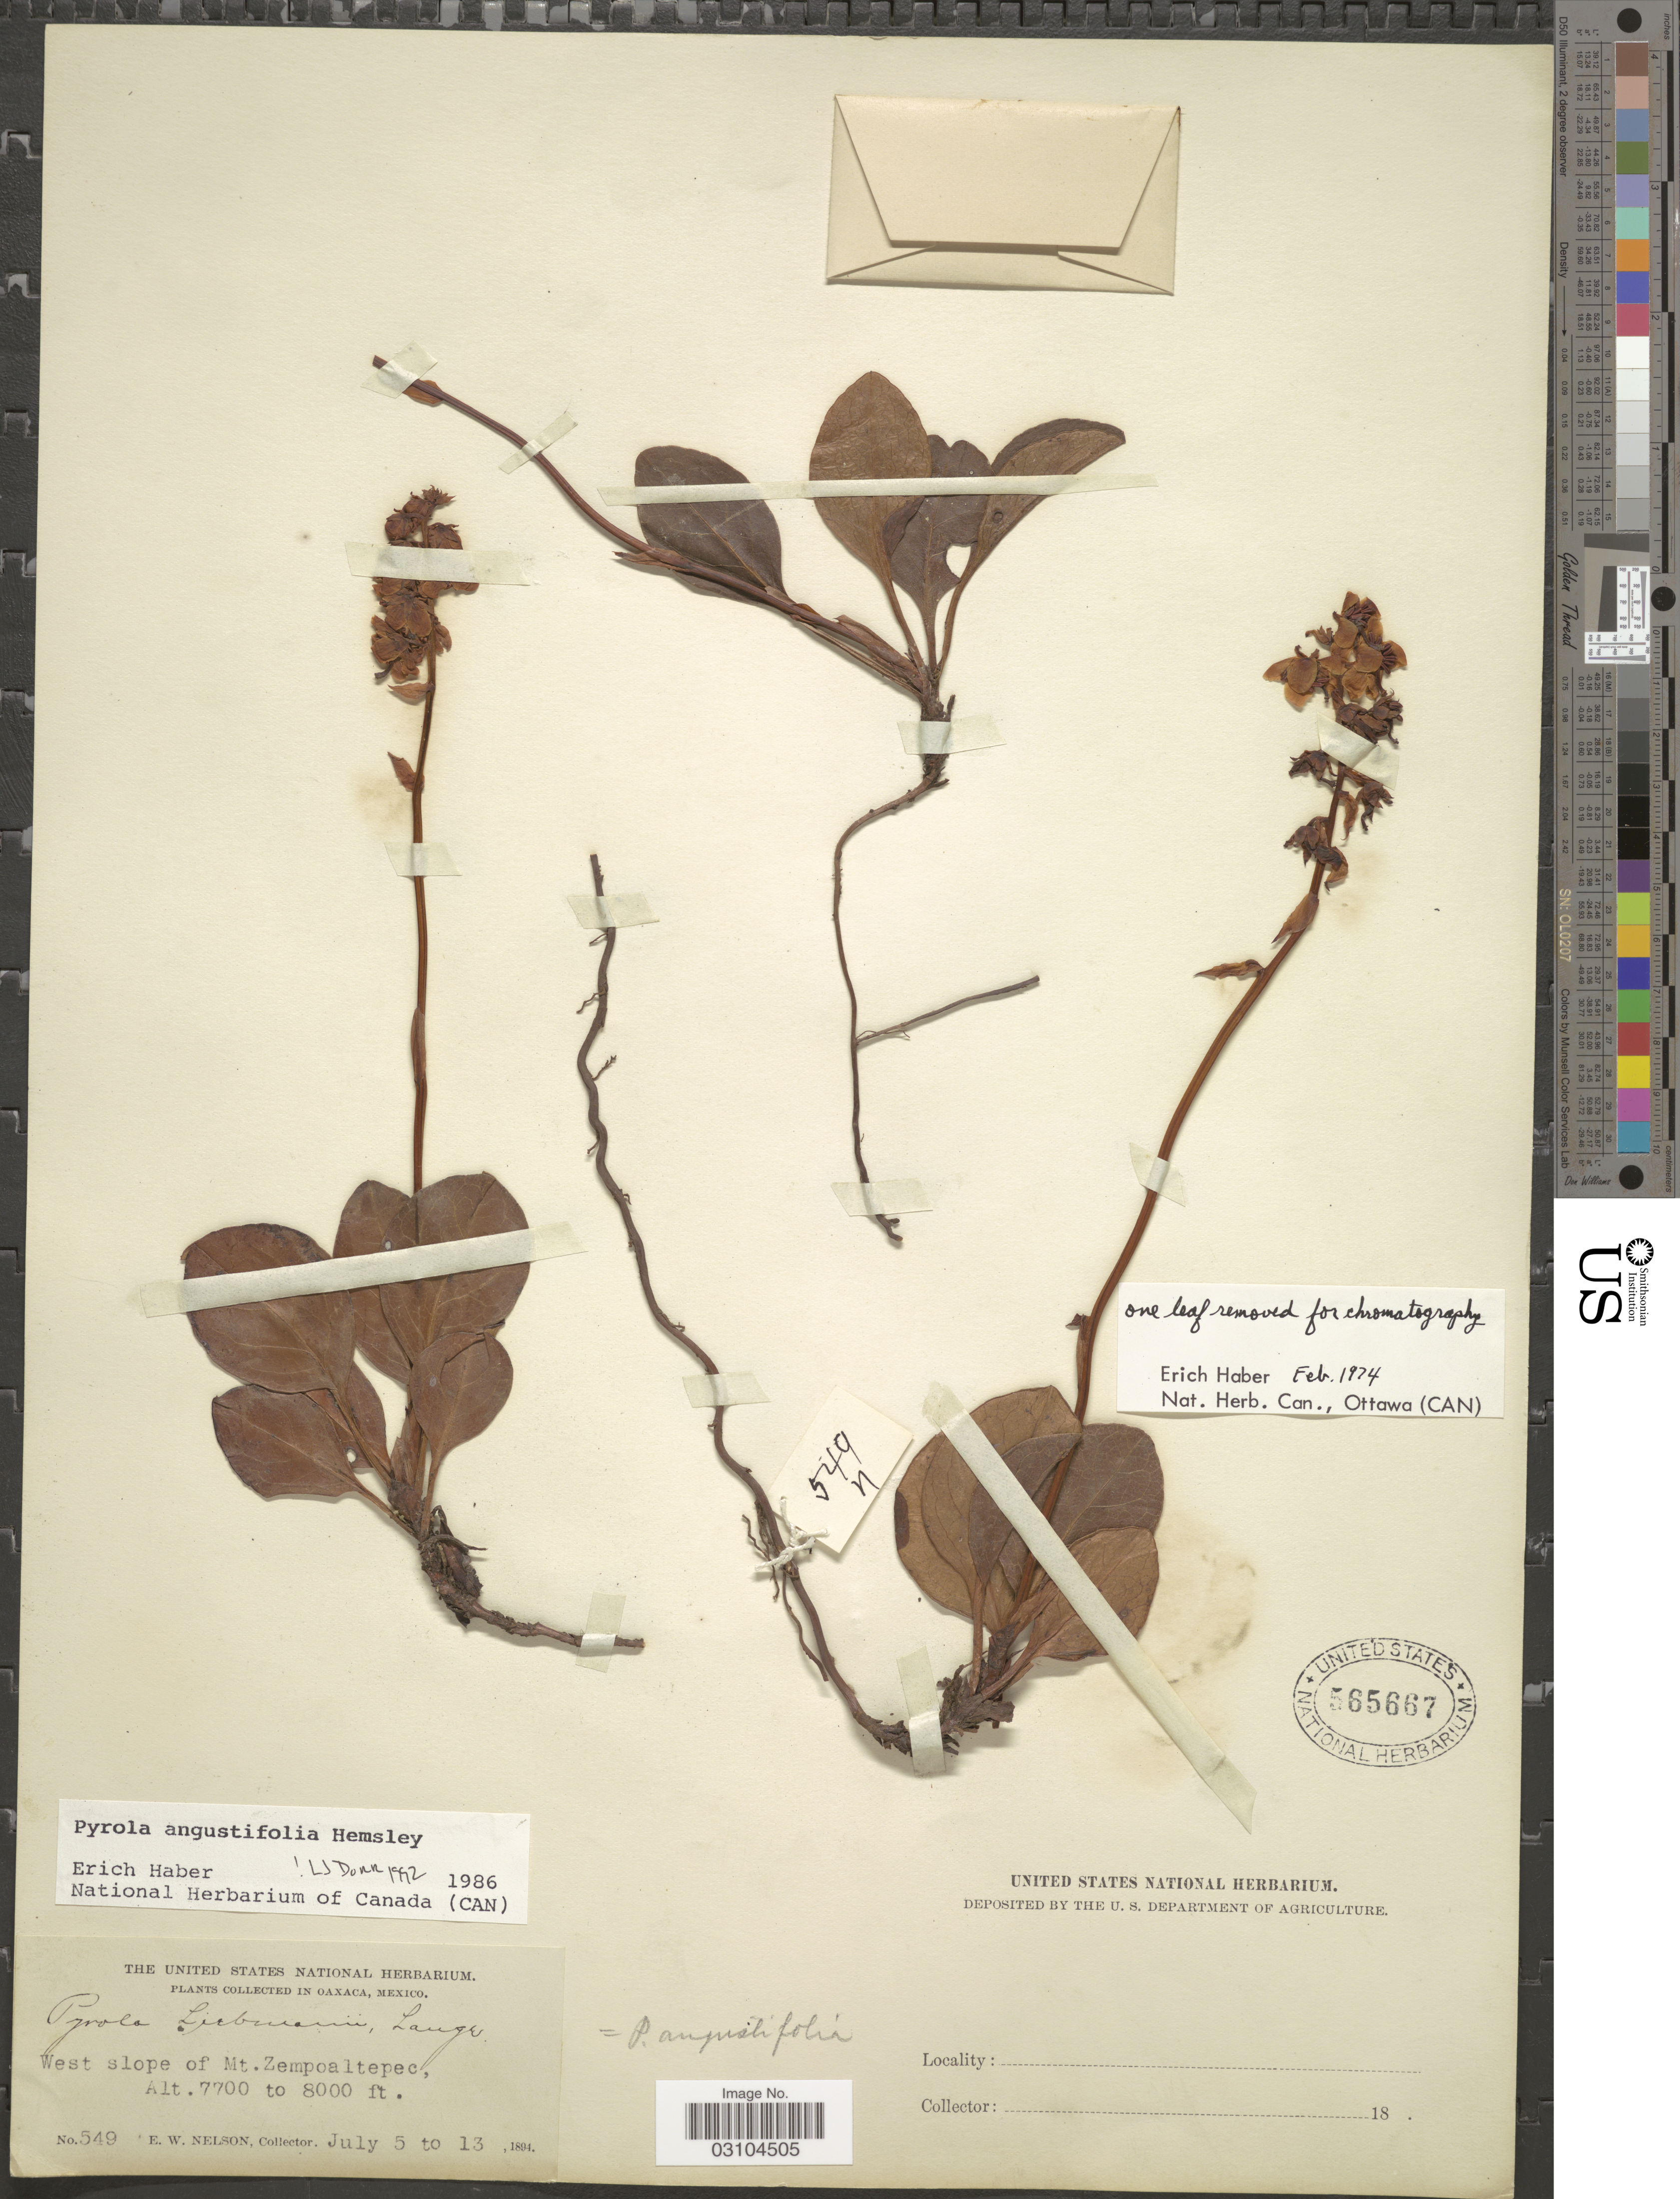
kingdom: Plantae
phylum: Tracheophyta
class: Magnoliopsida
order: Ericales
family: Ericaceae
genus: Pyrola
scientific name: Pyrola angustifolia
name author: (Alef.) Hemsl.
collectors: E. W. Nelson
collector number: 549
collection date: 1894-07-05/1894-07-13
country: Mexico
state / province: Oaxaca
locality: West slope of Mt. Zempoaltepec.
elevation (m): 2347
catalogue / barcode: US 565667